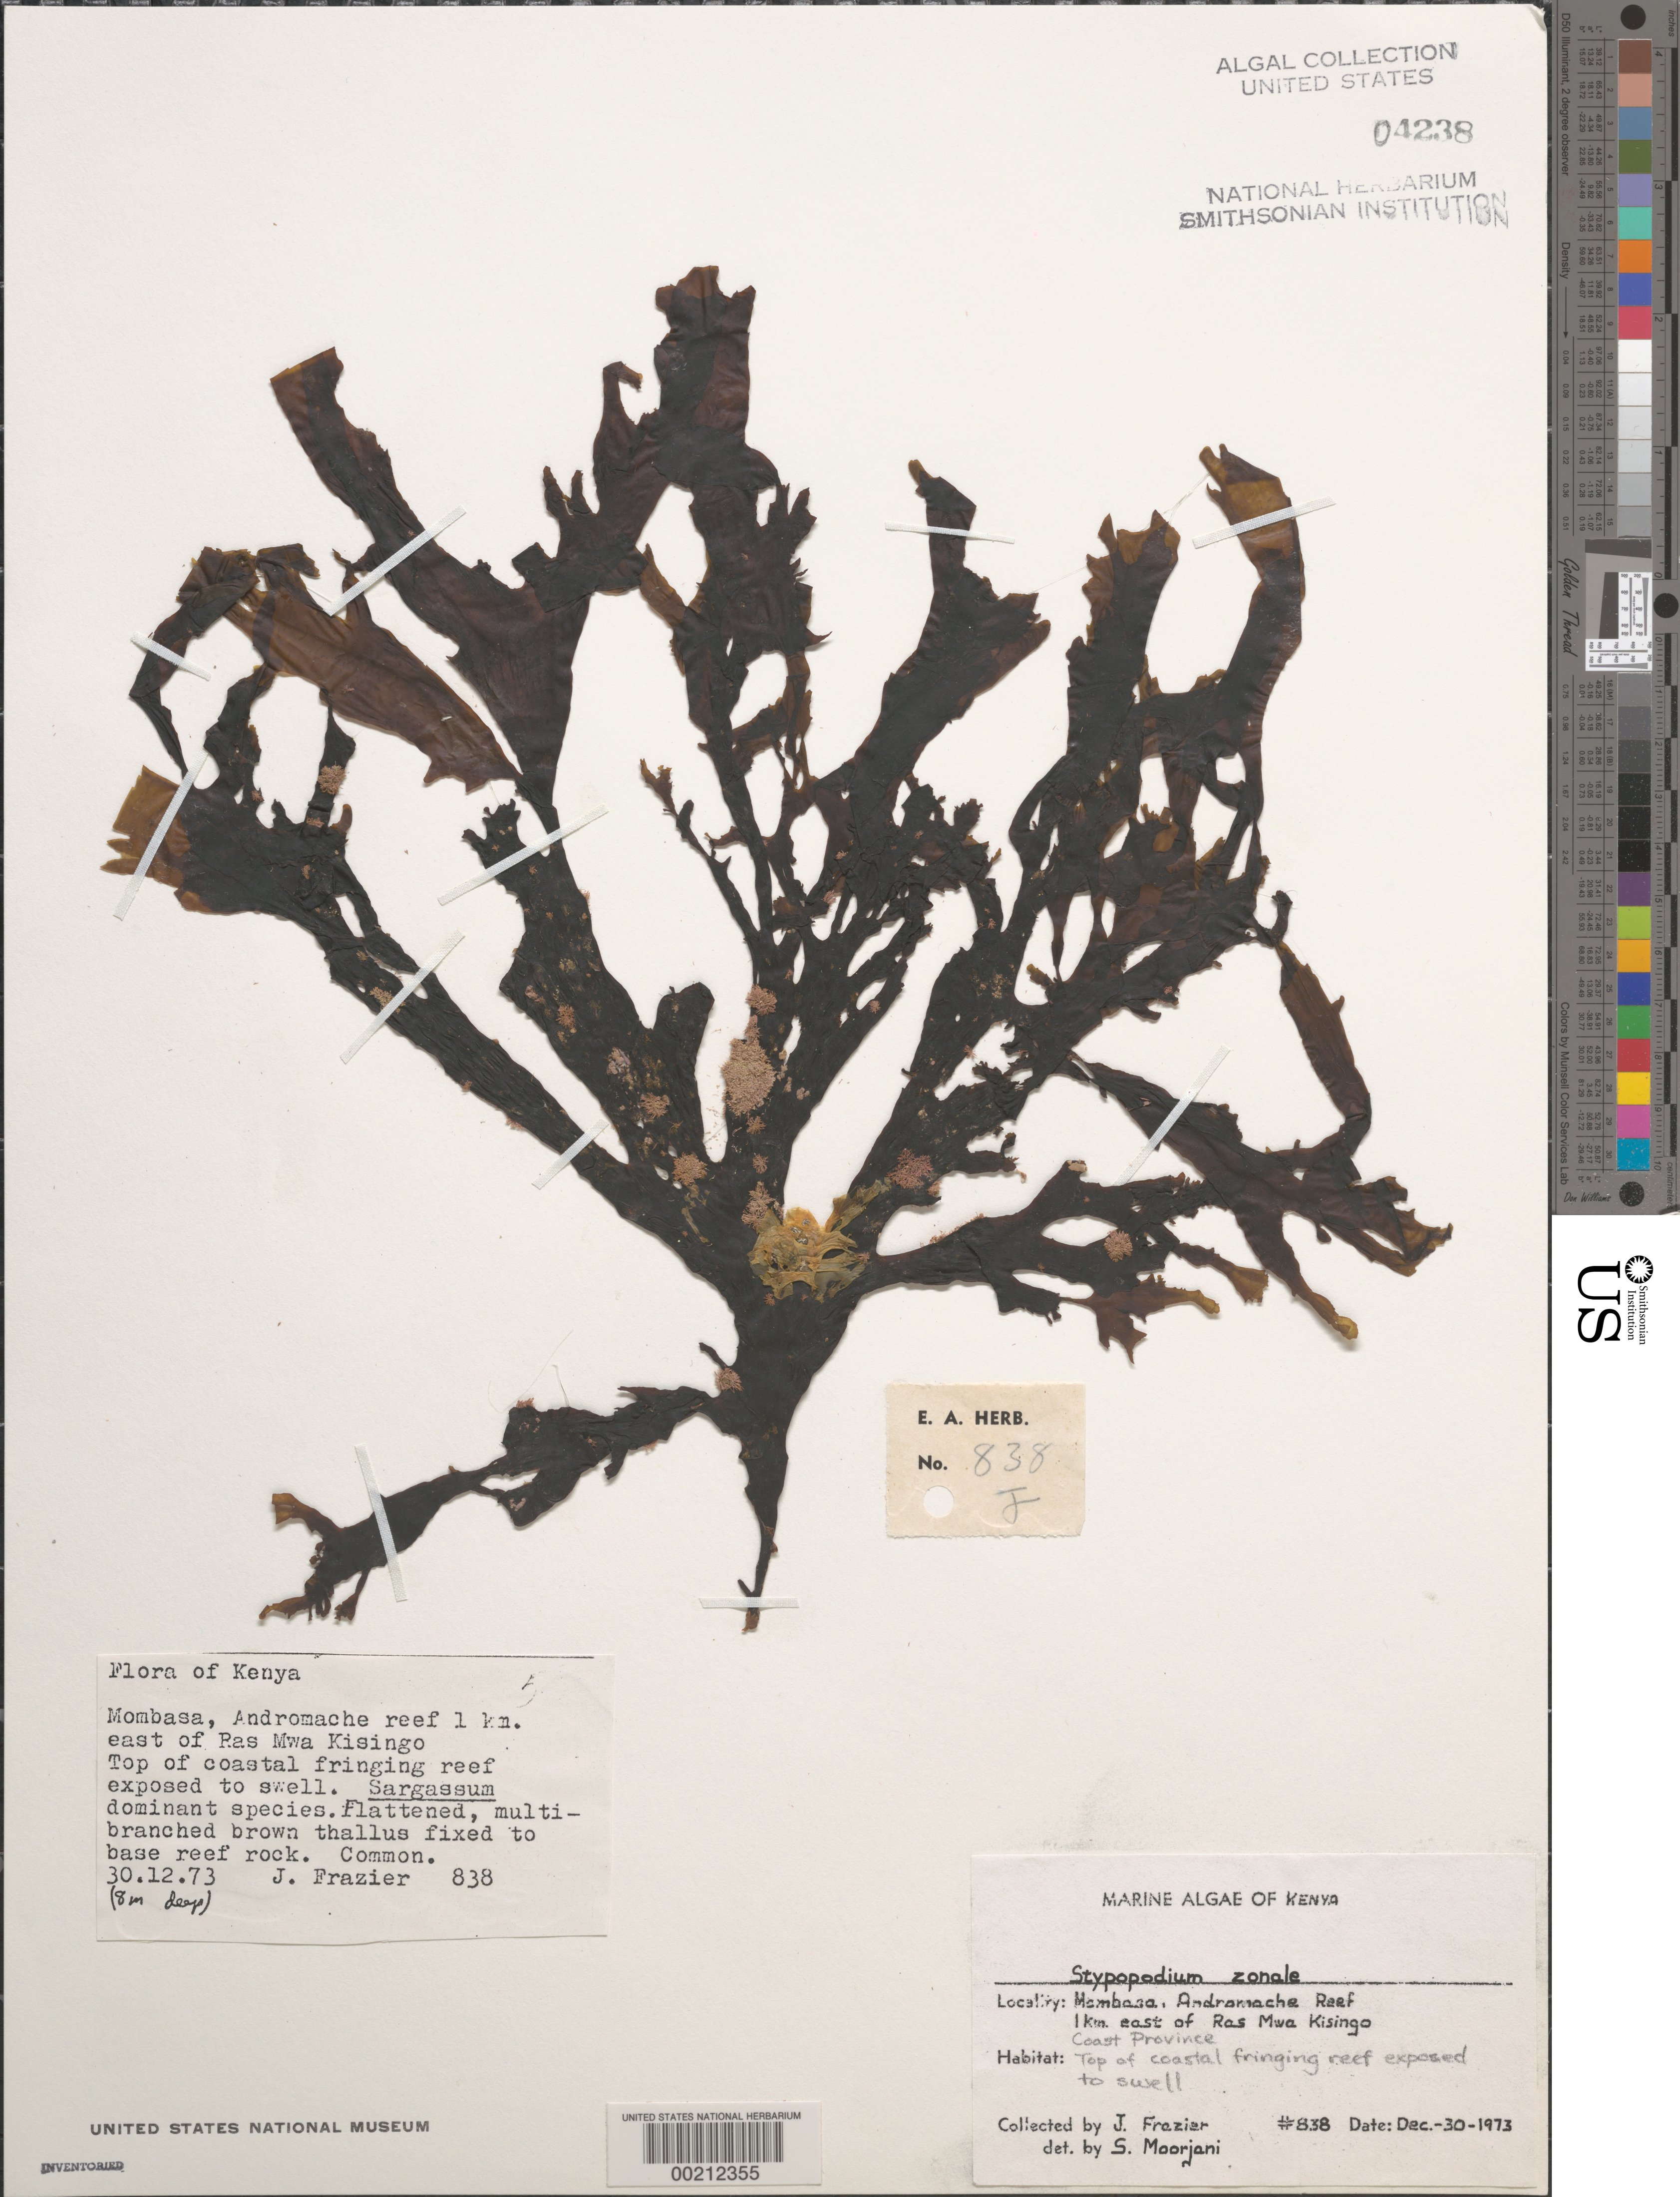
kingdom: Chromista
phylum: Ochrophyta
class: Phaeophyceae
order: Dictyotales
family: Dictyotaceae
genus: Stypopodium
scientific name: Stypopodium zonale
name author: (J.V.Lamouroux) Papenf.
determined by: Moorjani, S.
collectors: J. Frazier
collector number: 838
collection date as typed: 30 Dec 1973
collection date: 1973-12-30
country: Kenya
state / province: Mombasa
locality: Andromache Reef, 1 km east of Ras Mwa Kisingo, Mombasa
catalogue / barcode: US 4238